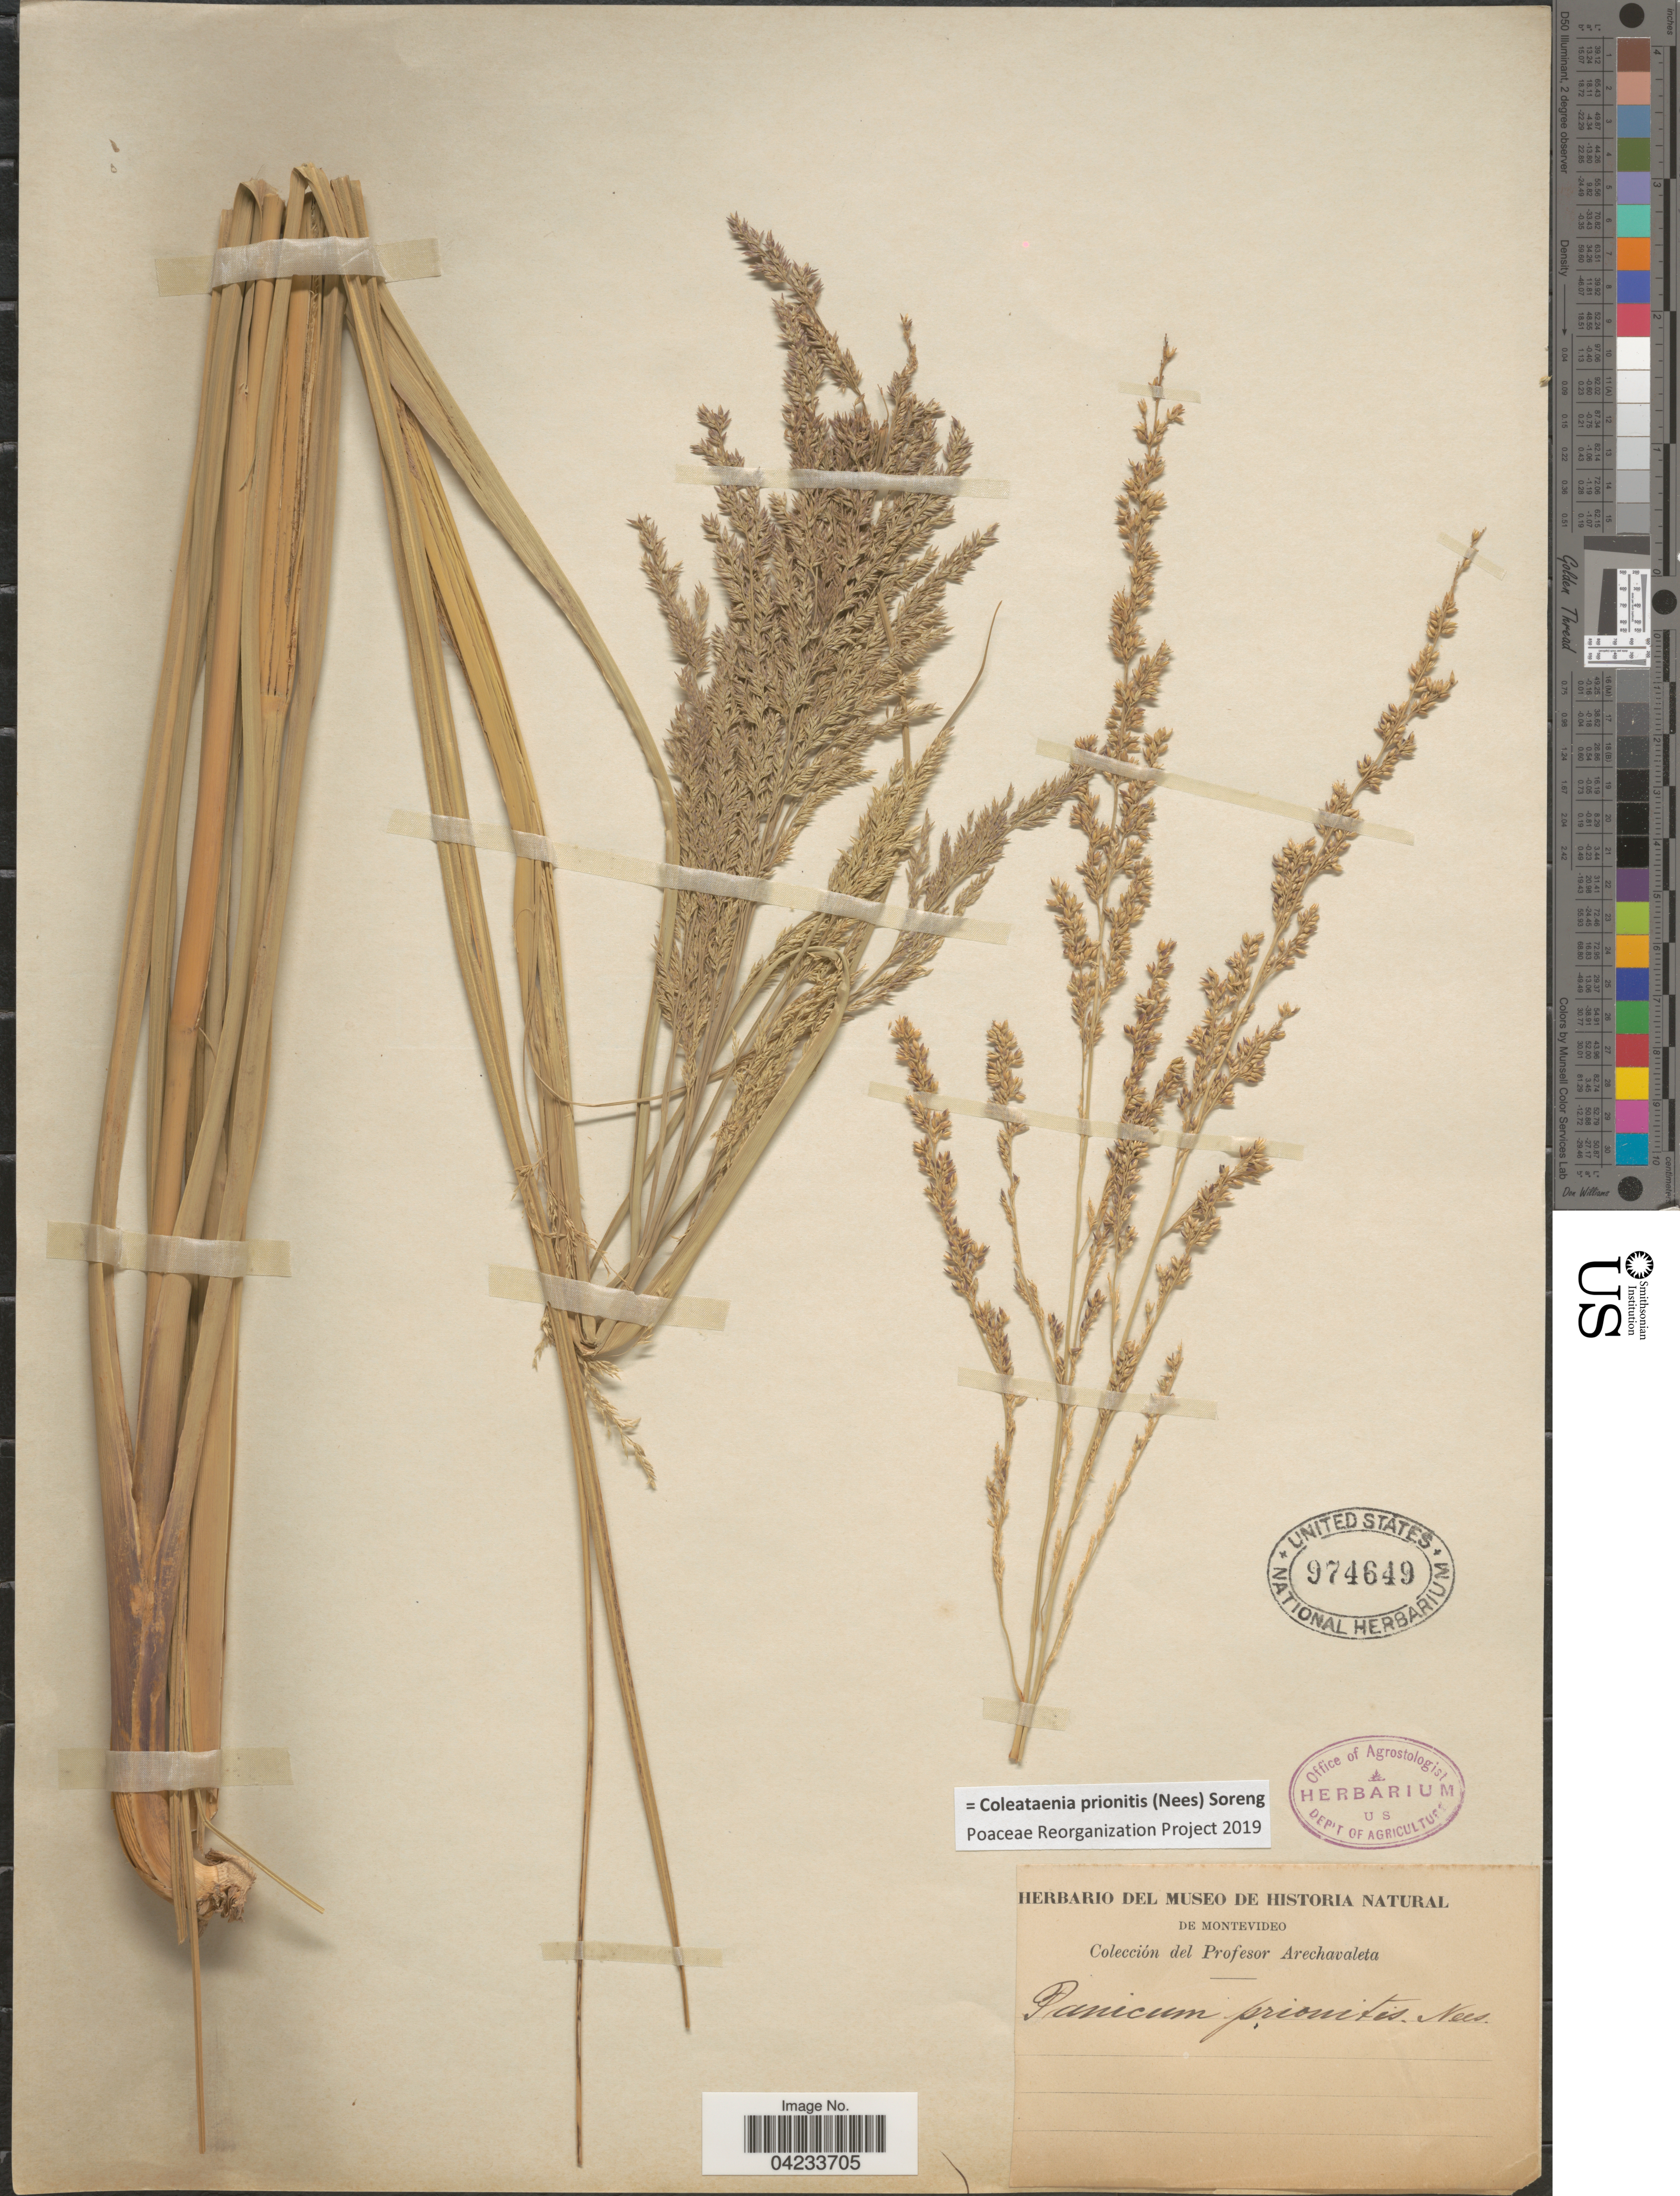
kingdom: Plantae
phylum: Tracheophyta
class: Liliopsida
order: Poales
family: Poaceae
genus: Coleataenia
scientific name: Coleataenia prionitis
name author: (Nees) Soreng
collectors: Arechavaleta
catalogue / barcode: US 974649